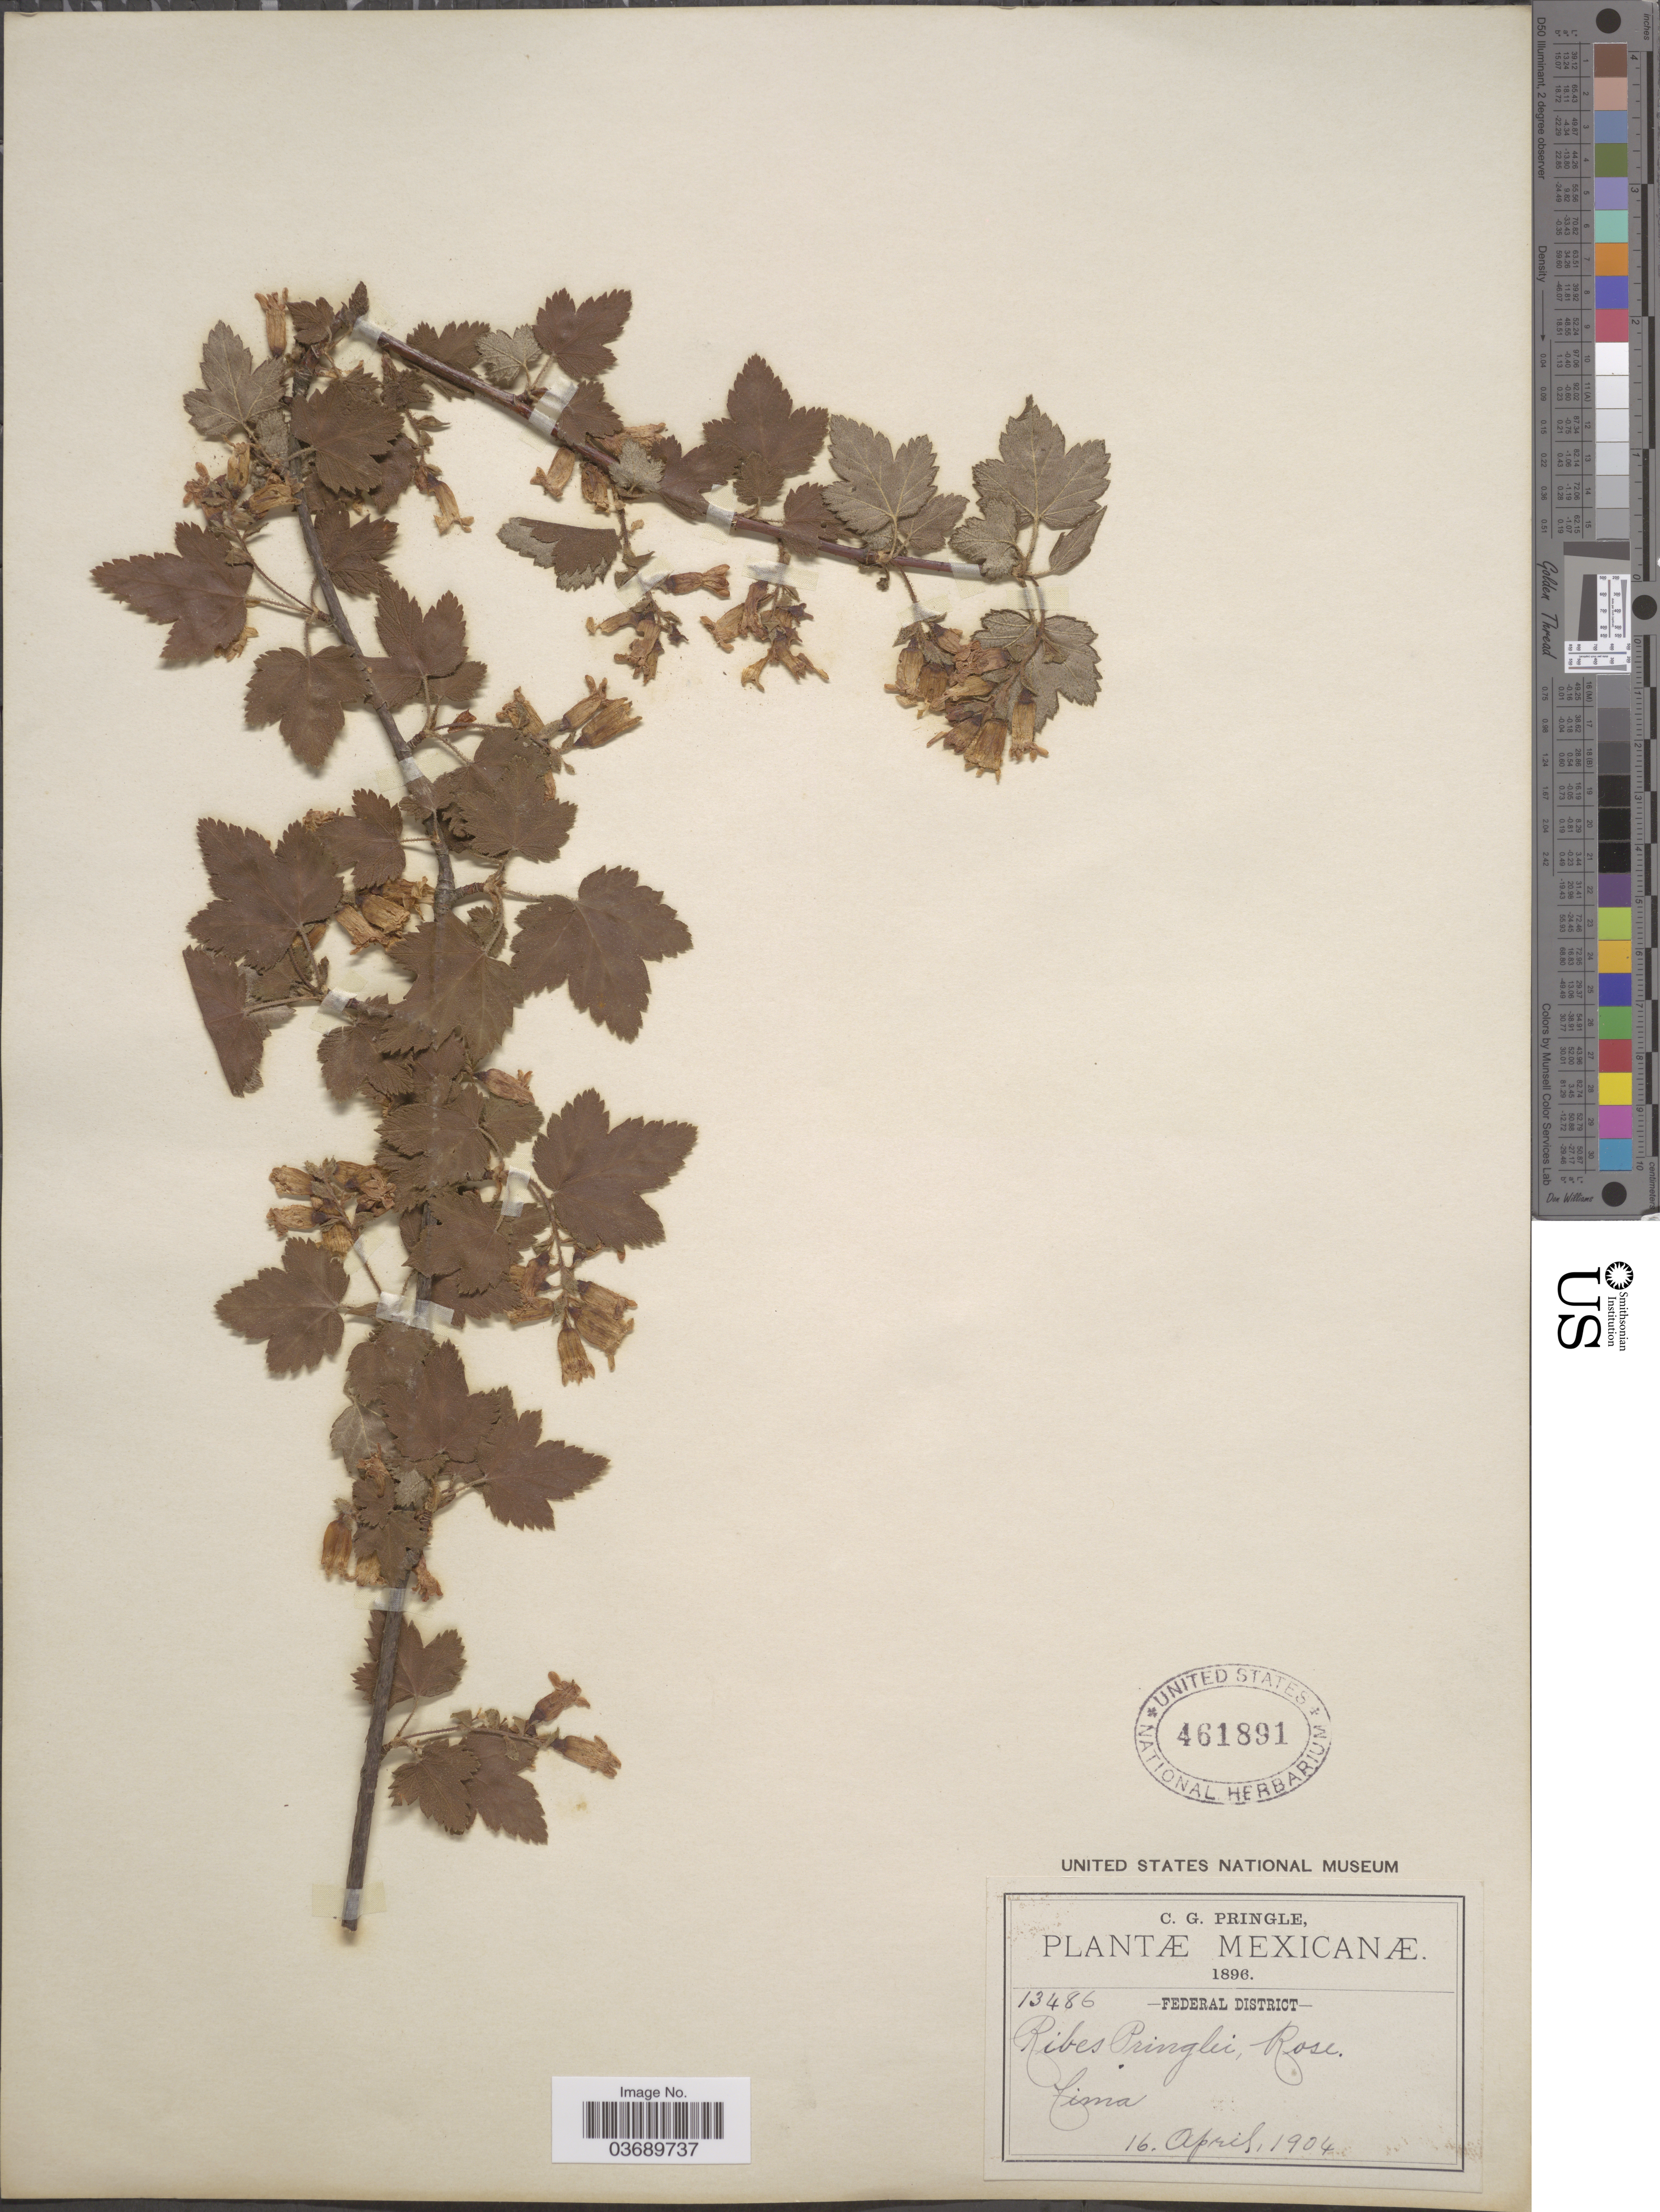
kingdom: Plantae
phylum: Tracheophyta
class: Magnoliopsida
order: Saxifragales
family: Grossulariaceae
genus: Ribes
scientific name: Ribes pringlei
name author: Rose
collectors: C. G. Pringle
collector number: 13486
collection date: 1904-04-16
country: Mexico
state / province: Distrito Federal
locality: Lima. Federal District.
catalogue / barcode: US 461891